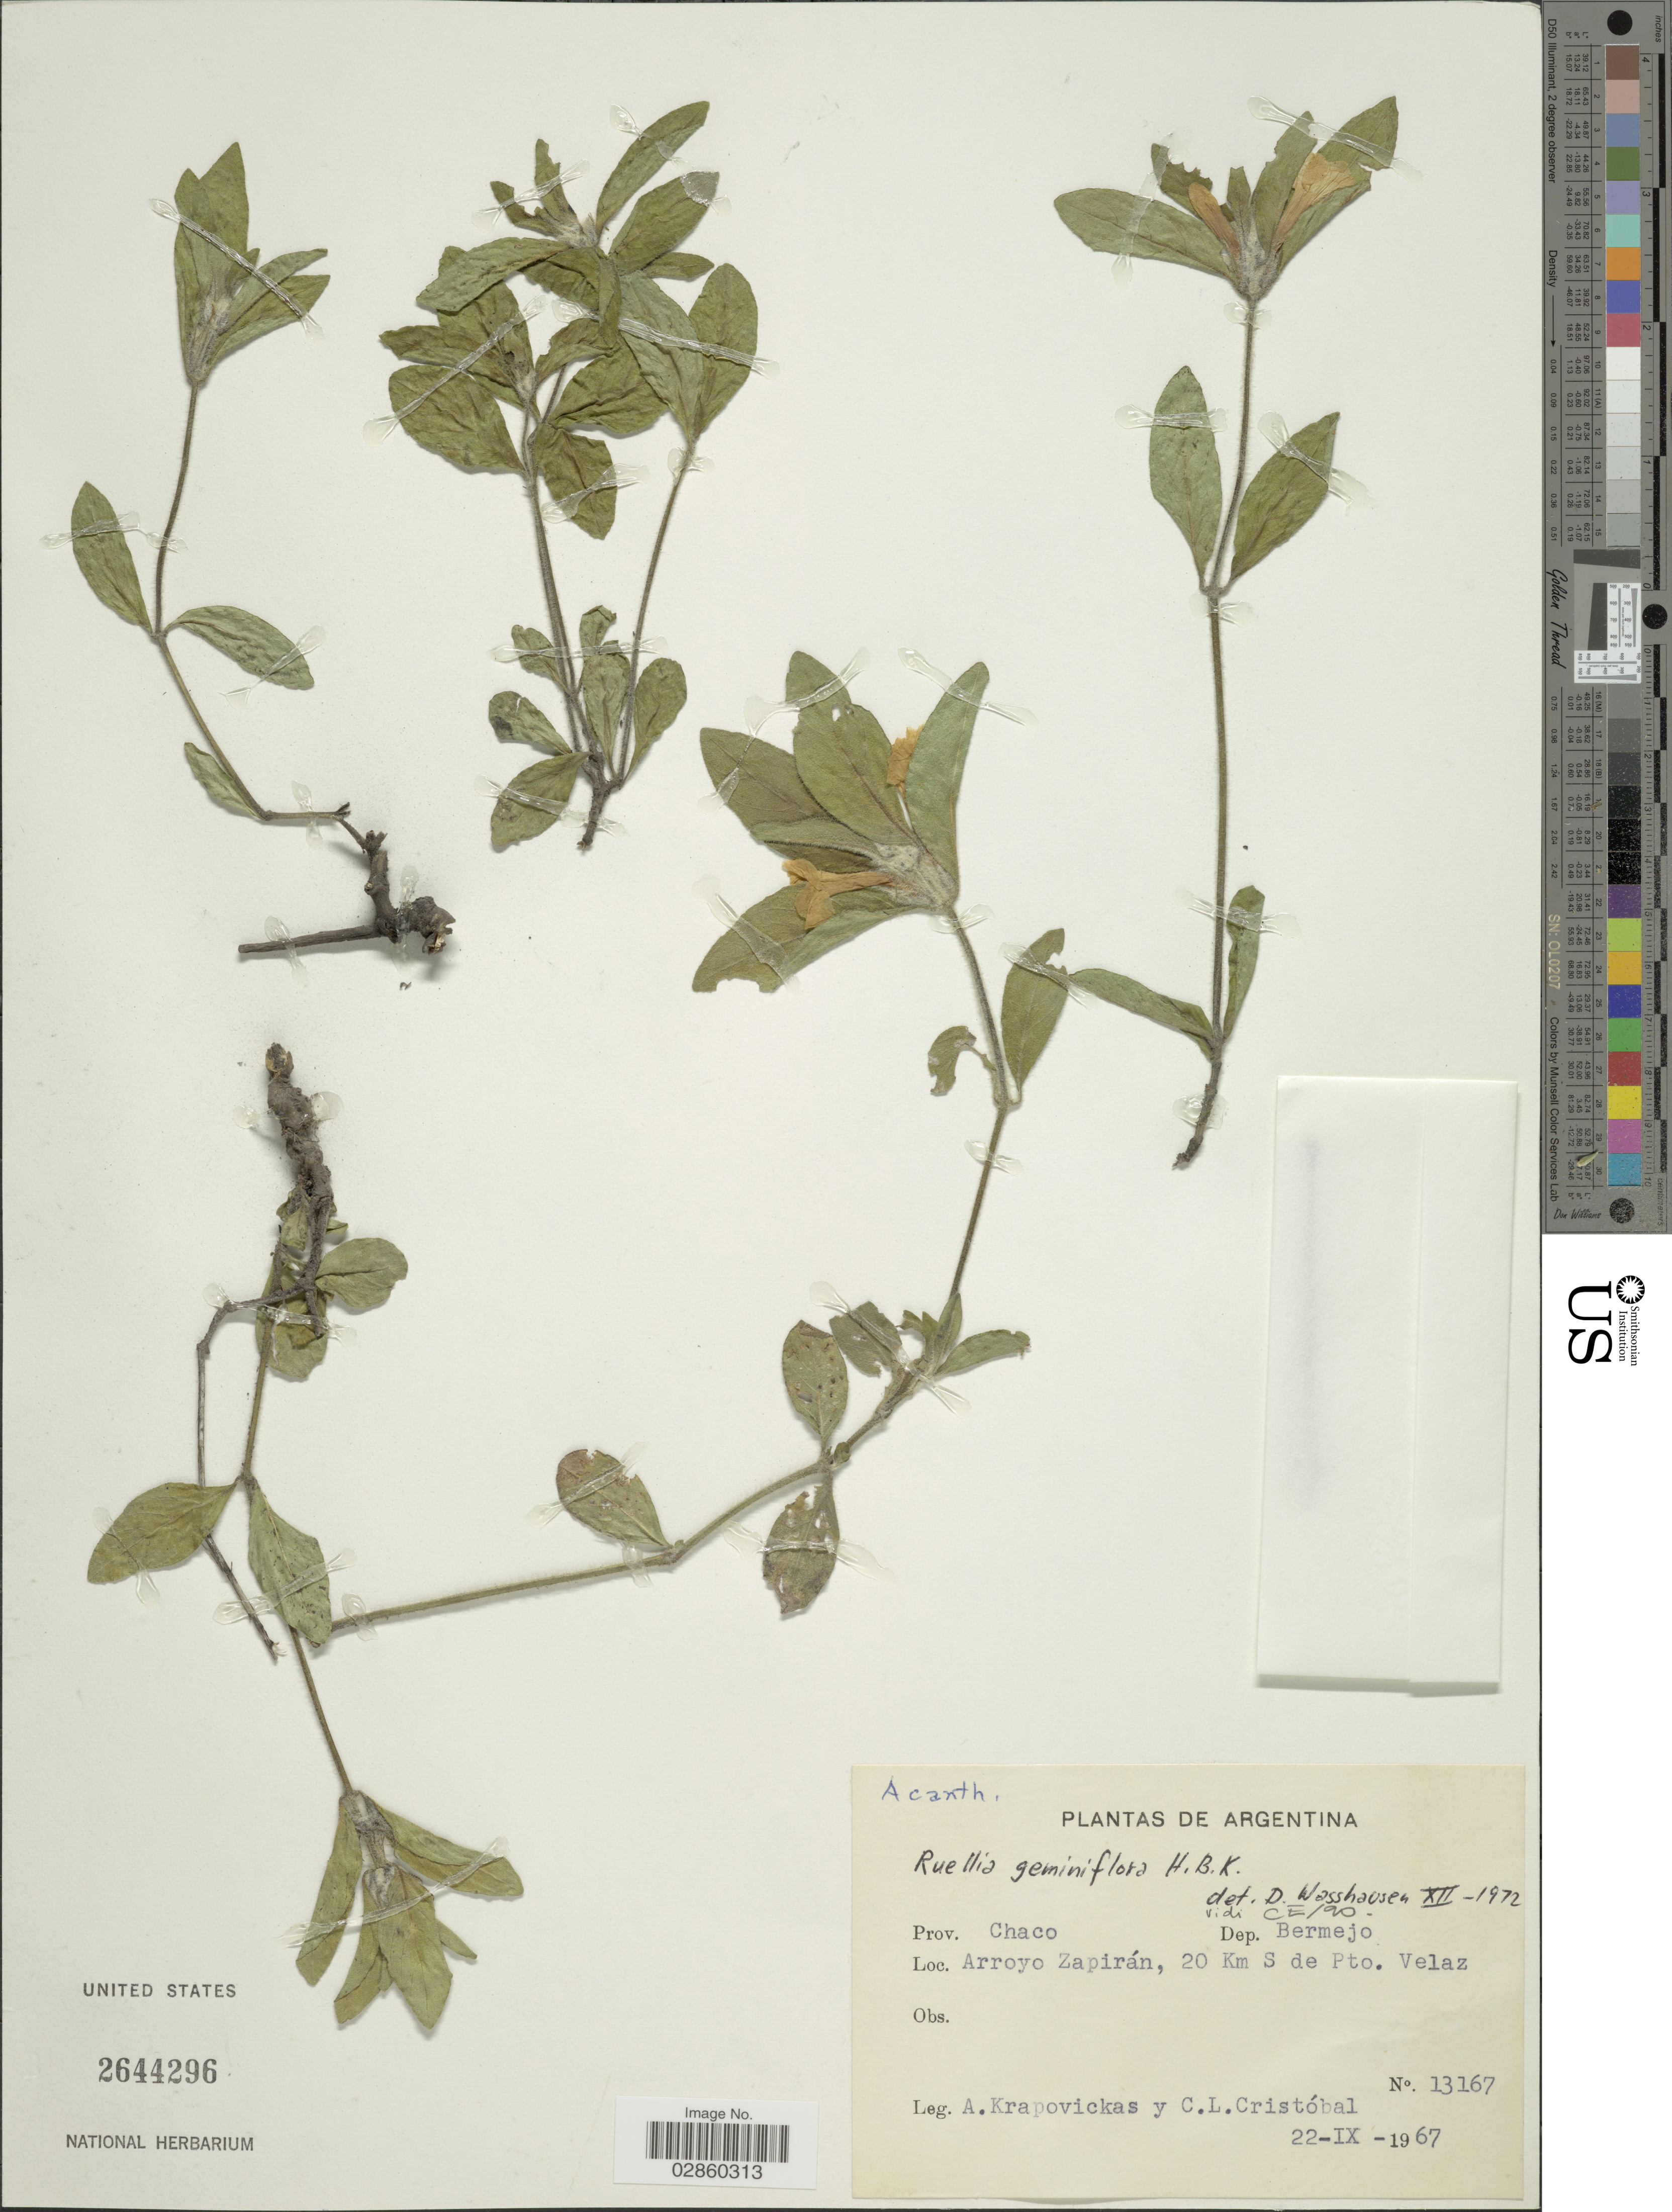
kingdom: Plantae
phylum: Tracheophyta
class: Magnoliopsida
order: Lamiales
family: Acanthaceae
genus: Ruellia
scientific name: Ruellia geminiflora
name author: Kunth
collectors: A. Krapovickas & C. Cristobal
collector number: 13167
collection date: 1967-09-22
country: Argentina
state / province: Chaco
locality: Dep. Bermejo, Arroyo Zapirán, 20 Km S de Pto. Velaz.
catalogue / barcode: US 2644296